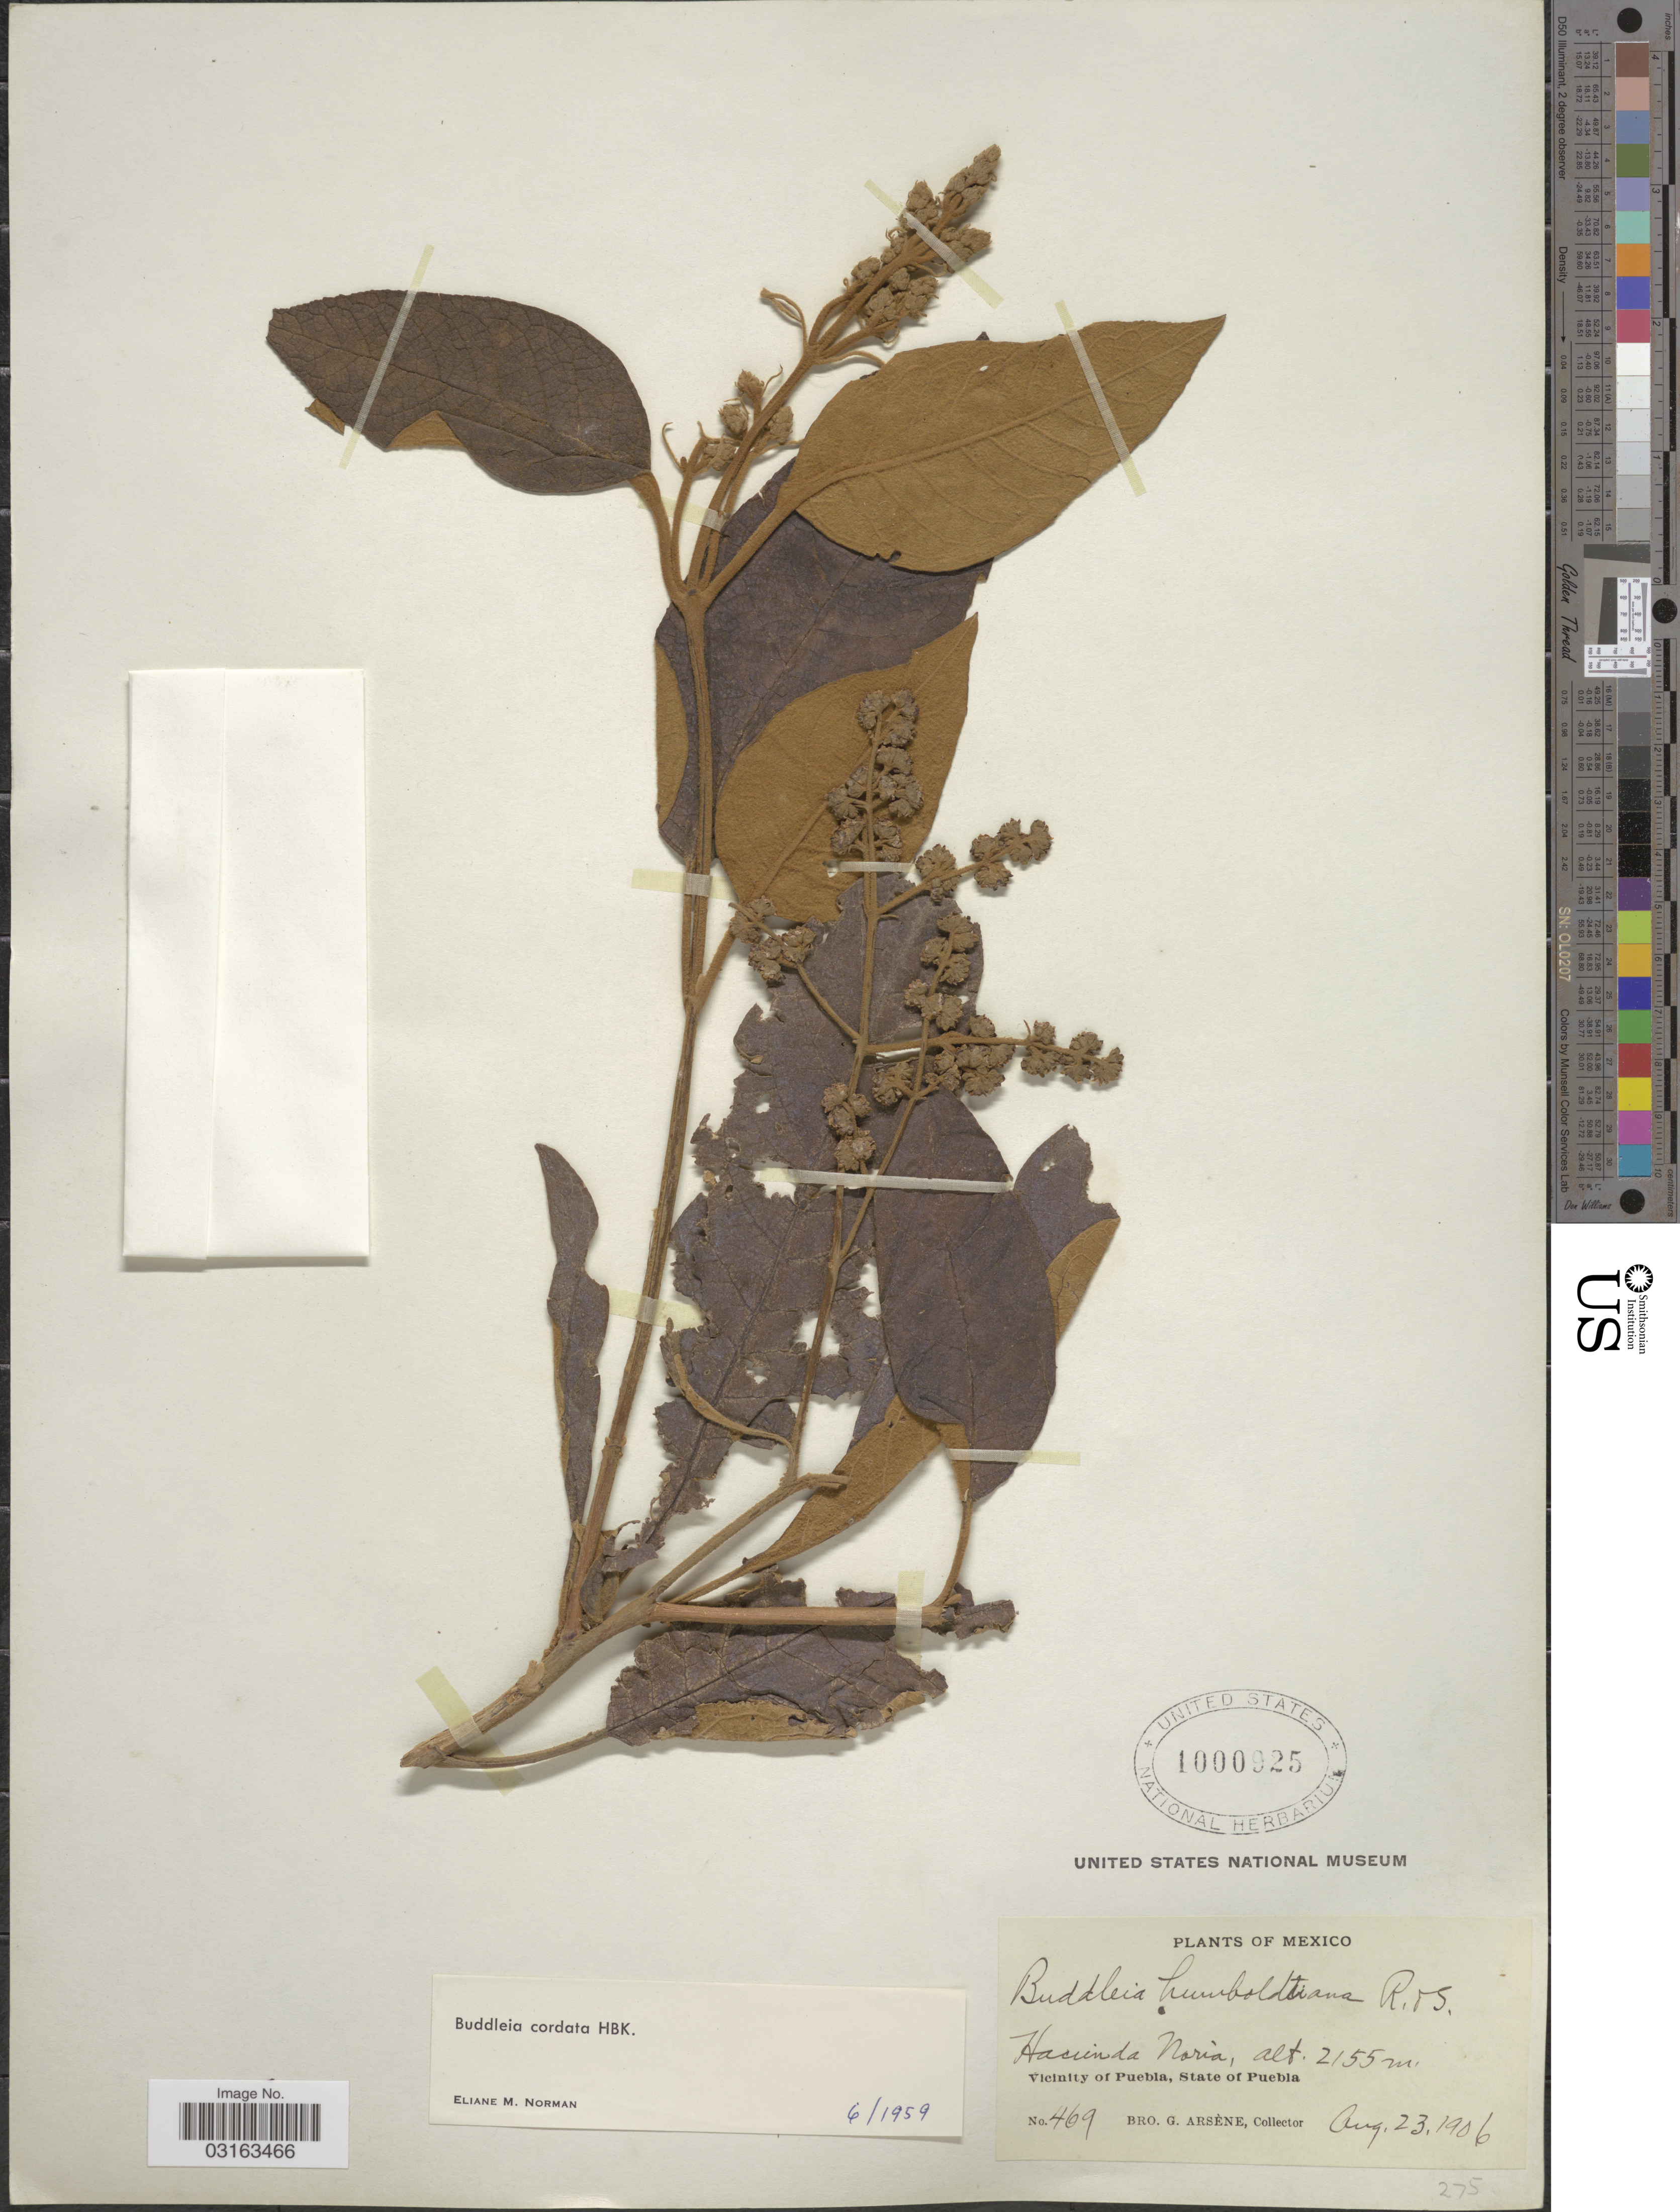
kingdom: Plantae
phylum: Tracheophyta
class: Magnoliopsida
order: Lamiales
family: Scrophulariaceae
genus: Buddleja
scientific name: Buddleja cordata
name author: Kunth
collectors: Bro. G. Arsène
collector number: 469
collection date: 1906-08-23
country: Mexico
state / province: Puebla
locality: Hacienda Noria. Vicinity of Puebla.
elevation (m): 2155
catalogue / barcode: US 1000925